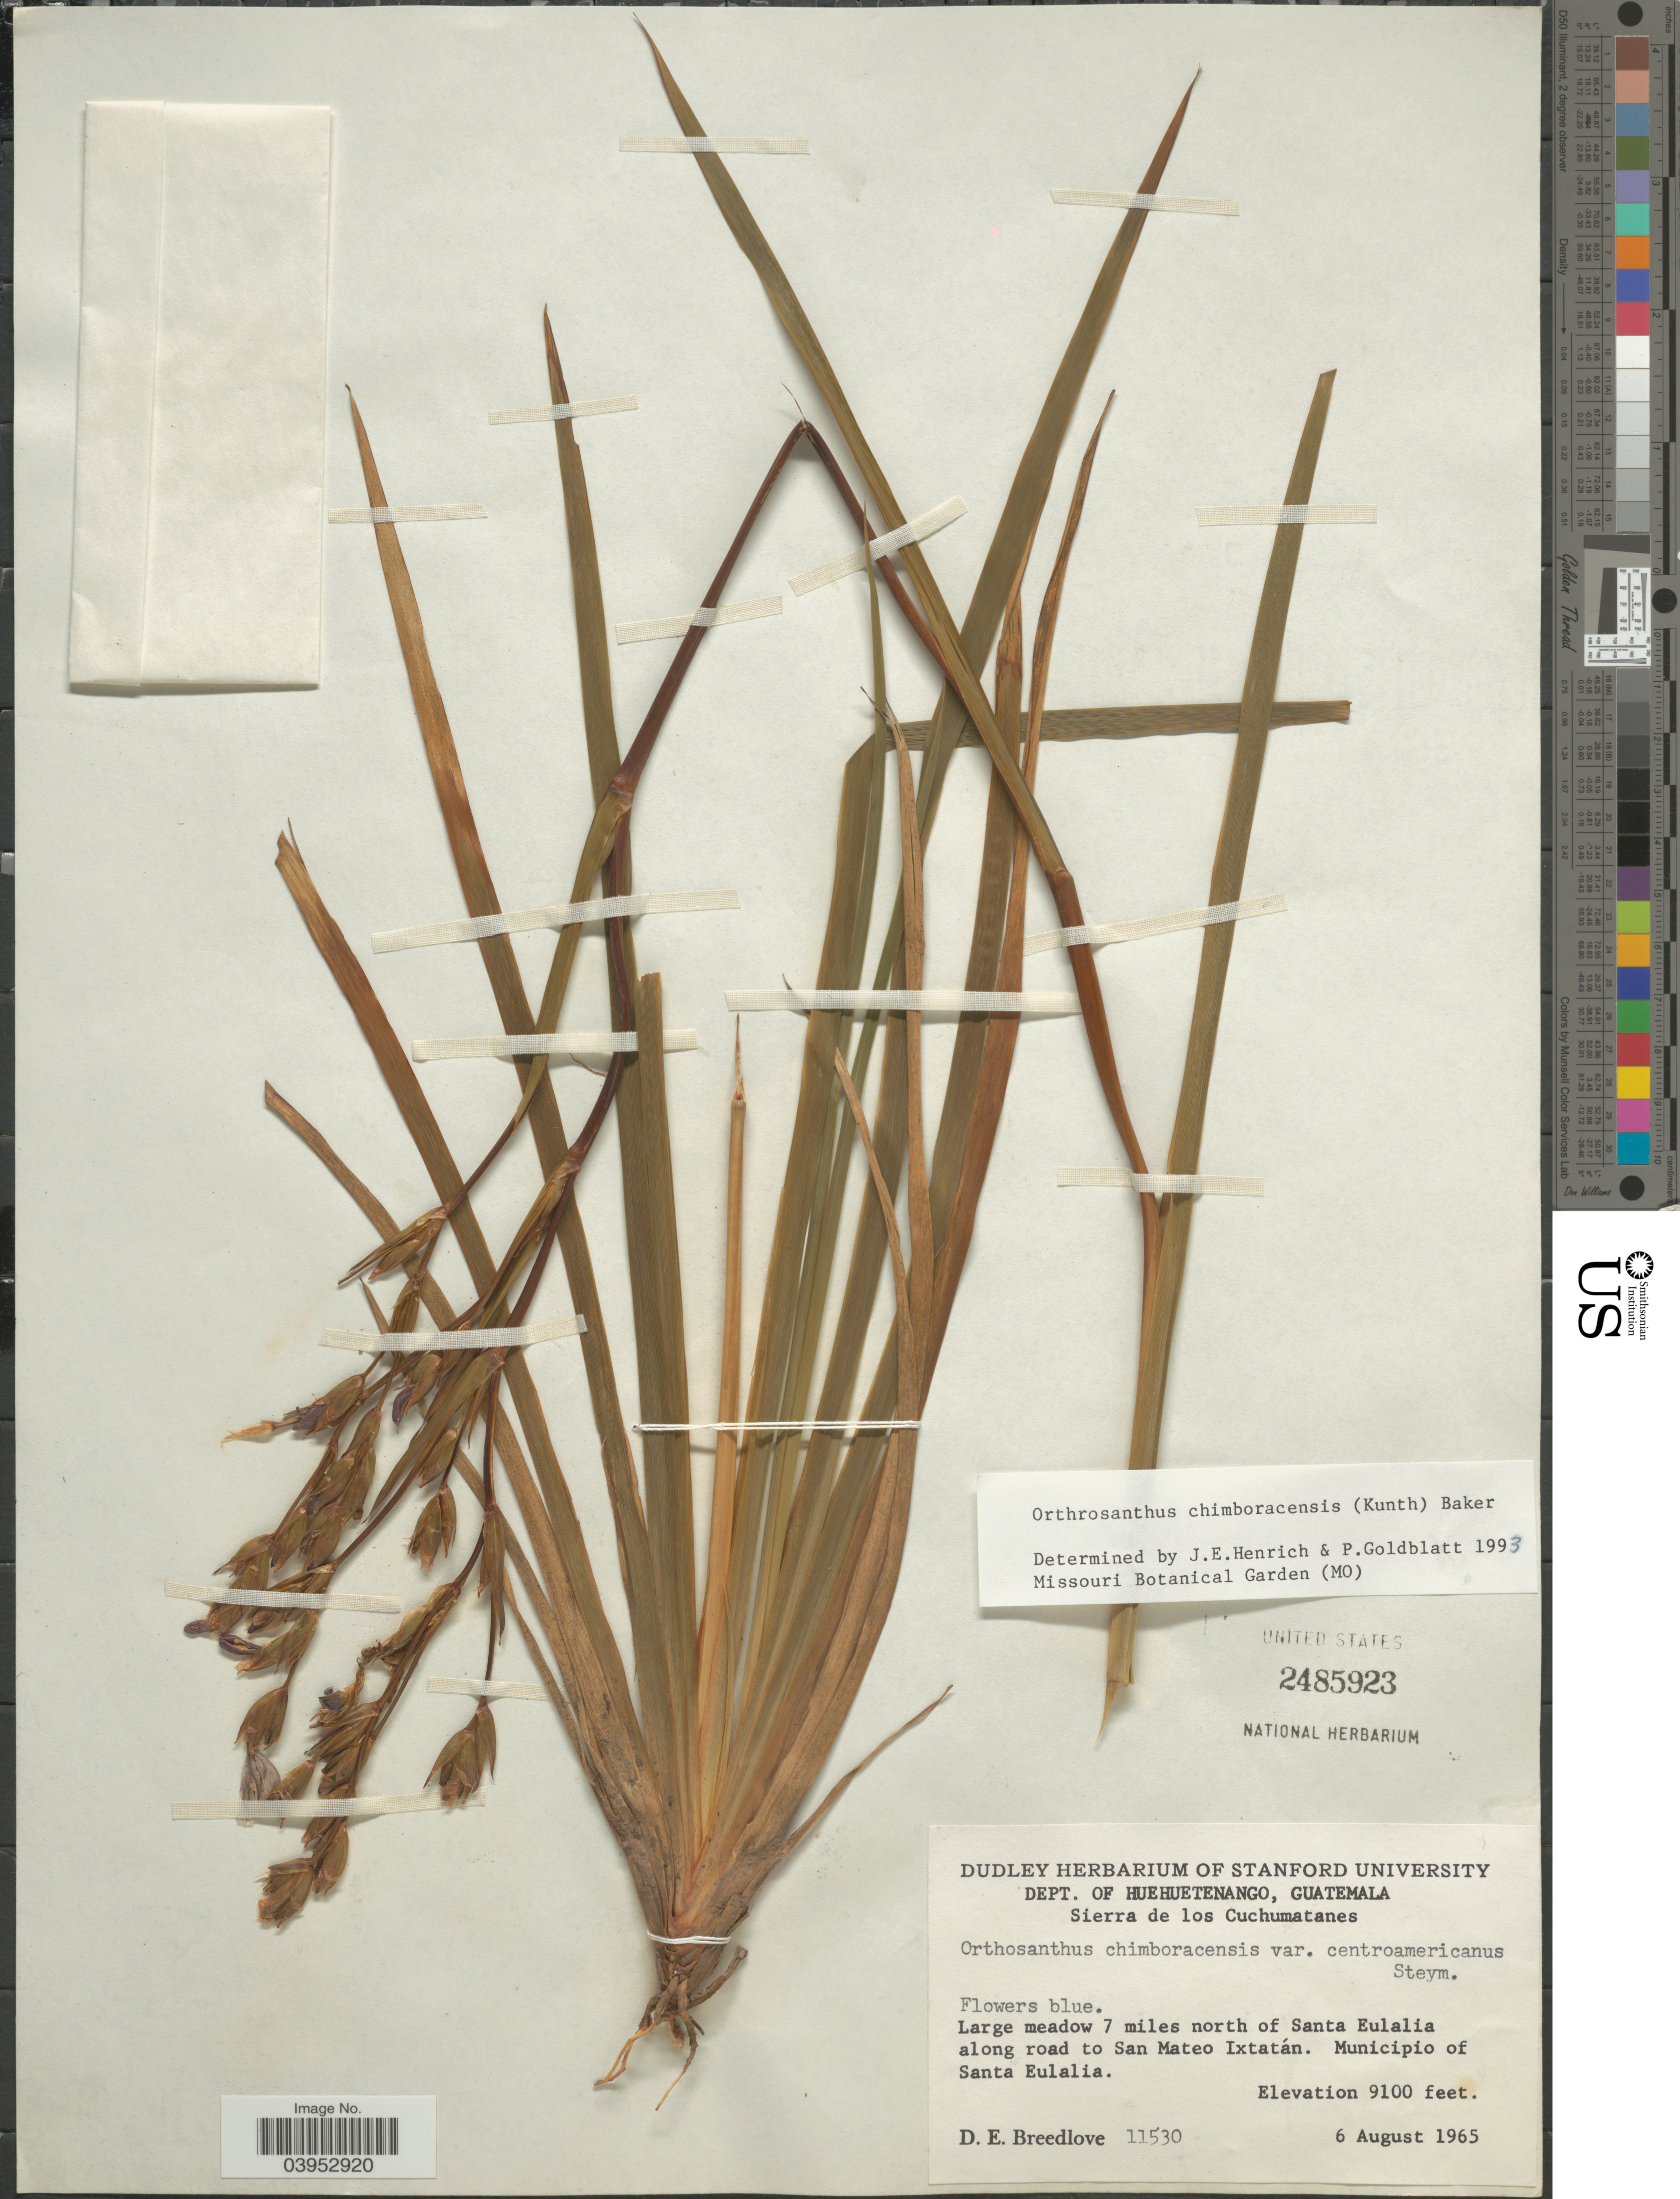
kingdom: Plantae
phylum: Tracheophyta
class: Liliopsida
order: Asparagales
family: Iridaceae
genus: Orthrosanthus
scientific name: Orthrosanthus chimboracensis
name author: (Kunth) Baker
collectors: D. E. Breedlove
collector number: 11530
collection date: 1965-08-06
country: Guatemala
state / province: Huehuetenango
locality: Dept. of Huehuetenango. Sierra de los Cuchumatanes. Large meadow 7 miles north of Santa Eulalia along road to San Mateo Ixtatán. Municipio of Santa Eulalia.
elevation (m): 2774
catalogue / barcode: US 2485923